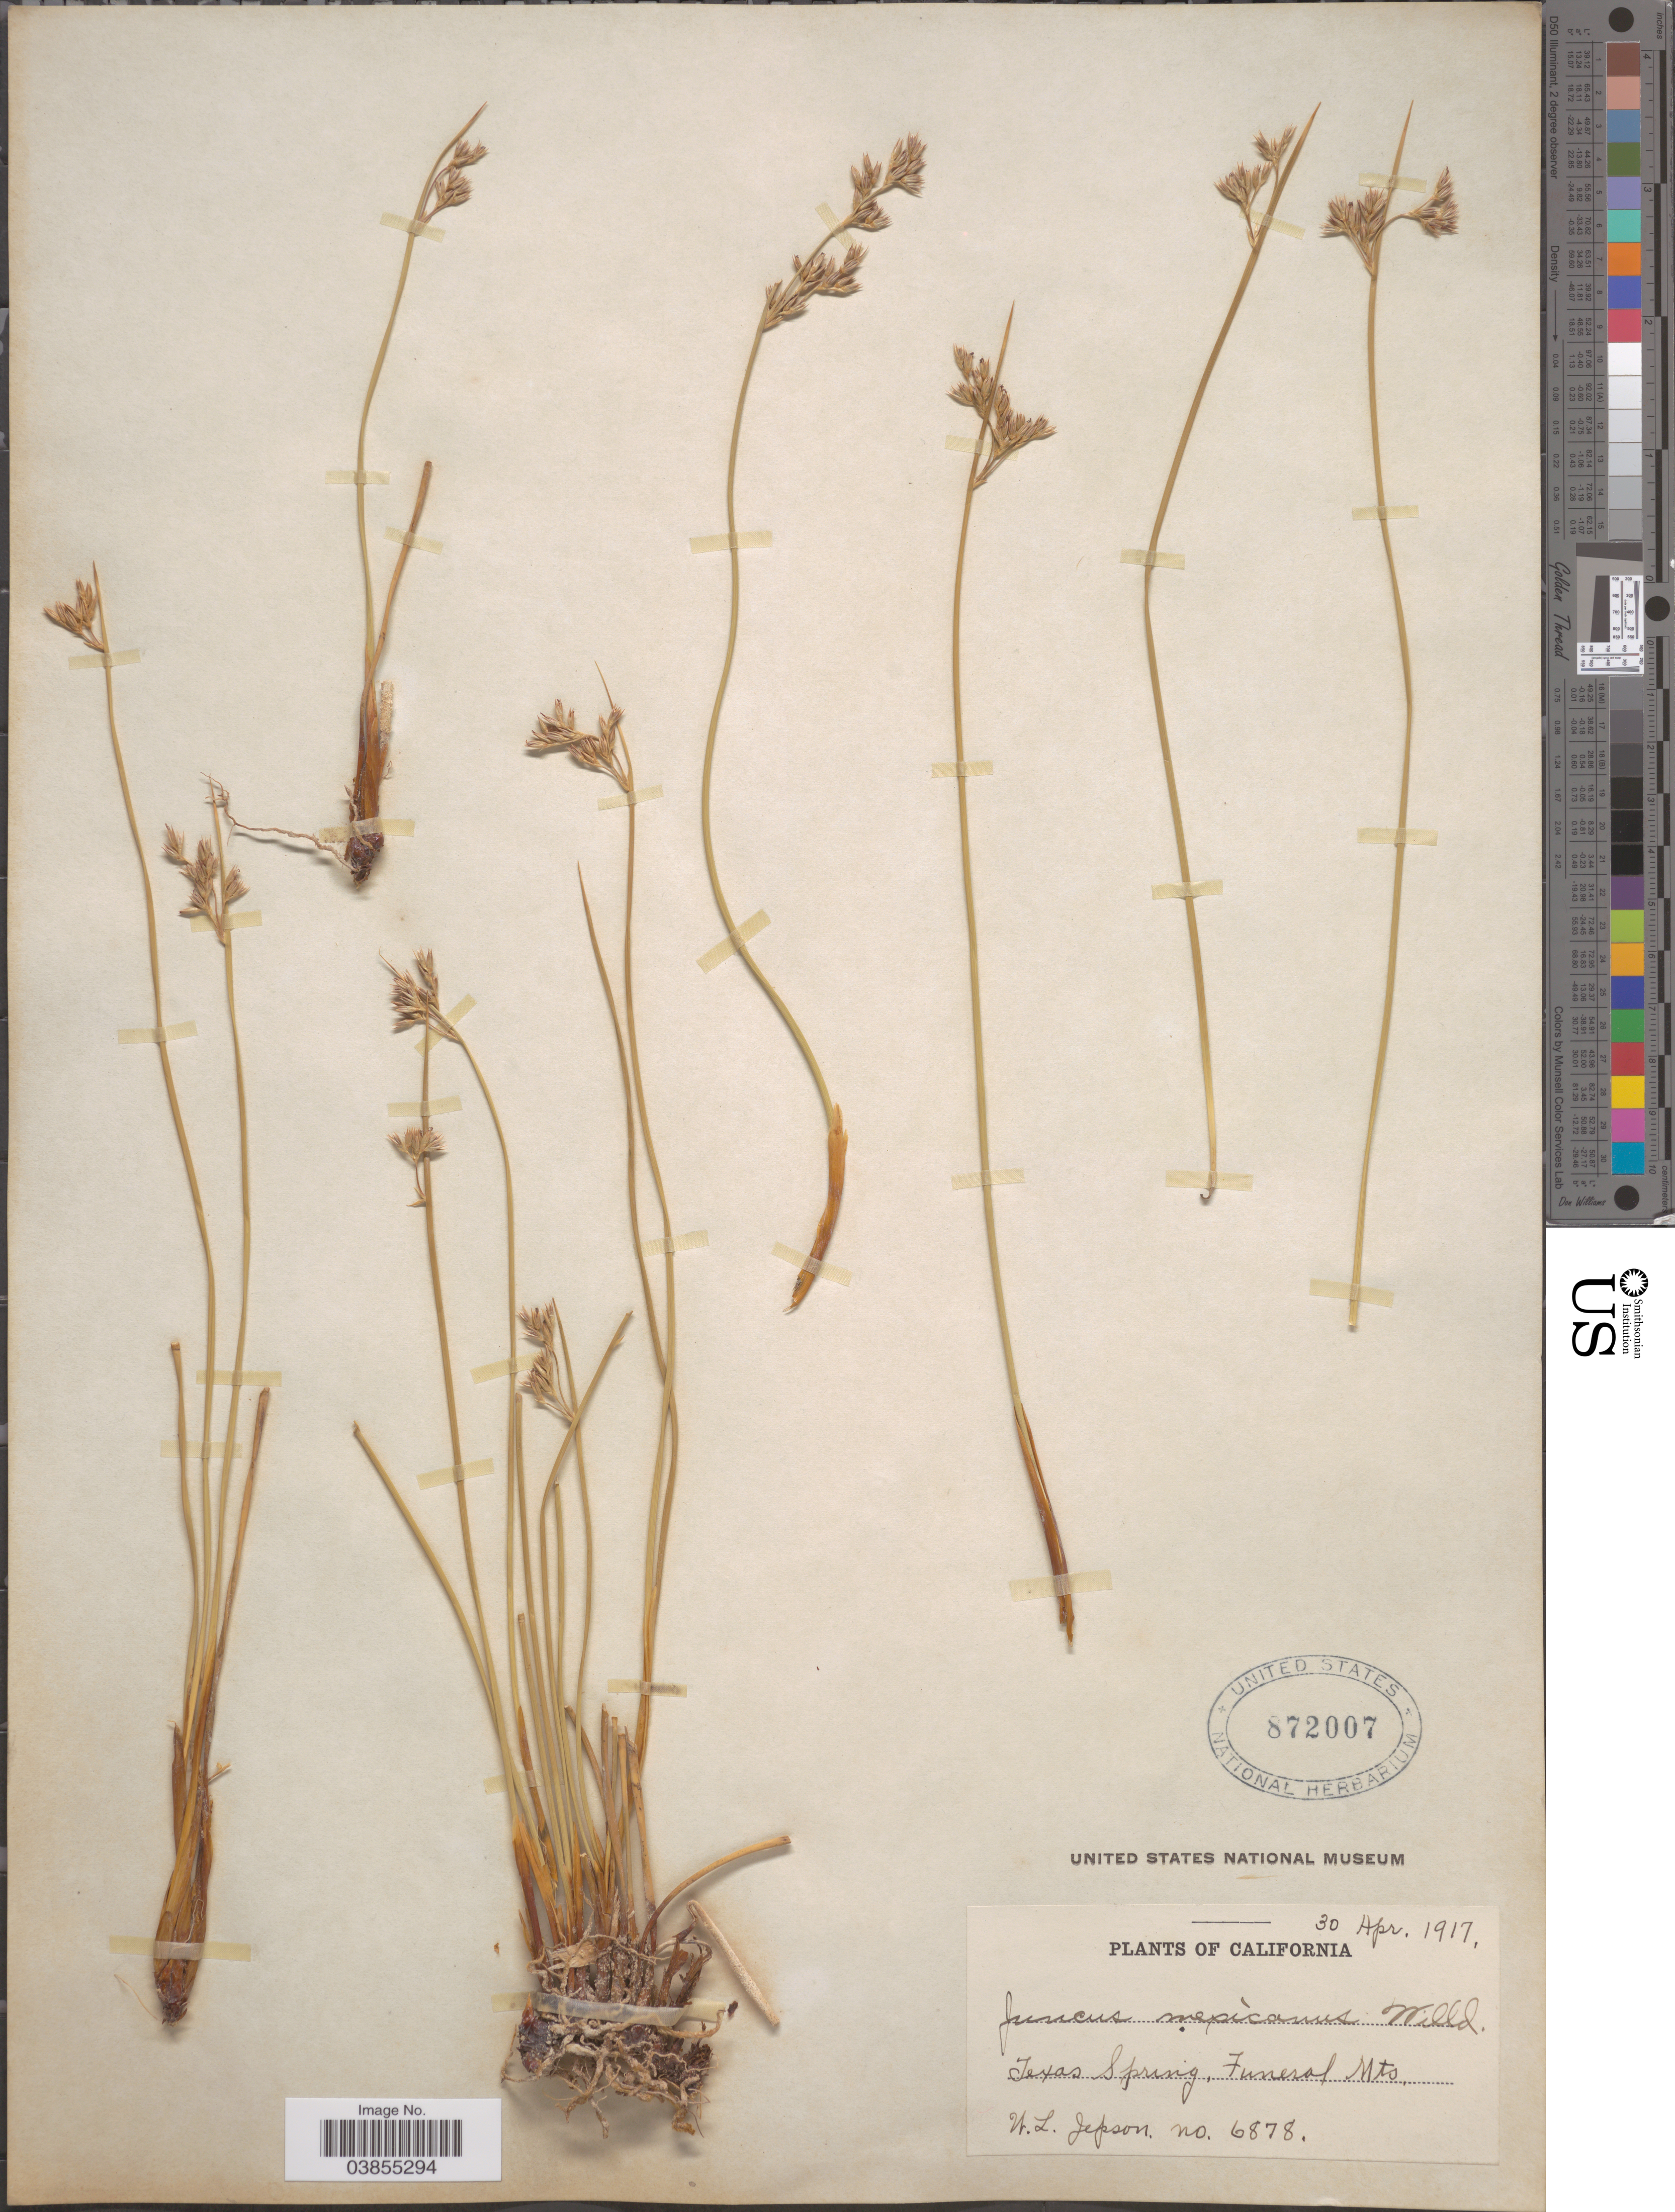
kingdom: Plantae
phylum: Tracheophyta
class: Liliopsida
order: Poales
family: Juncaceae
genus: Juncus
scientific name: Juncus mexicanus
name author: Willd. ex Schult. & Schult. f.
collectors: W. L. Jepson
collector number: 6878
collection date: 1917-04-30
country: United States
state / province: California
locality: Texas Spring, Funeral Mts.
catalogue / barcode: US 872007